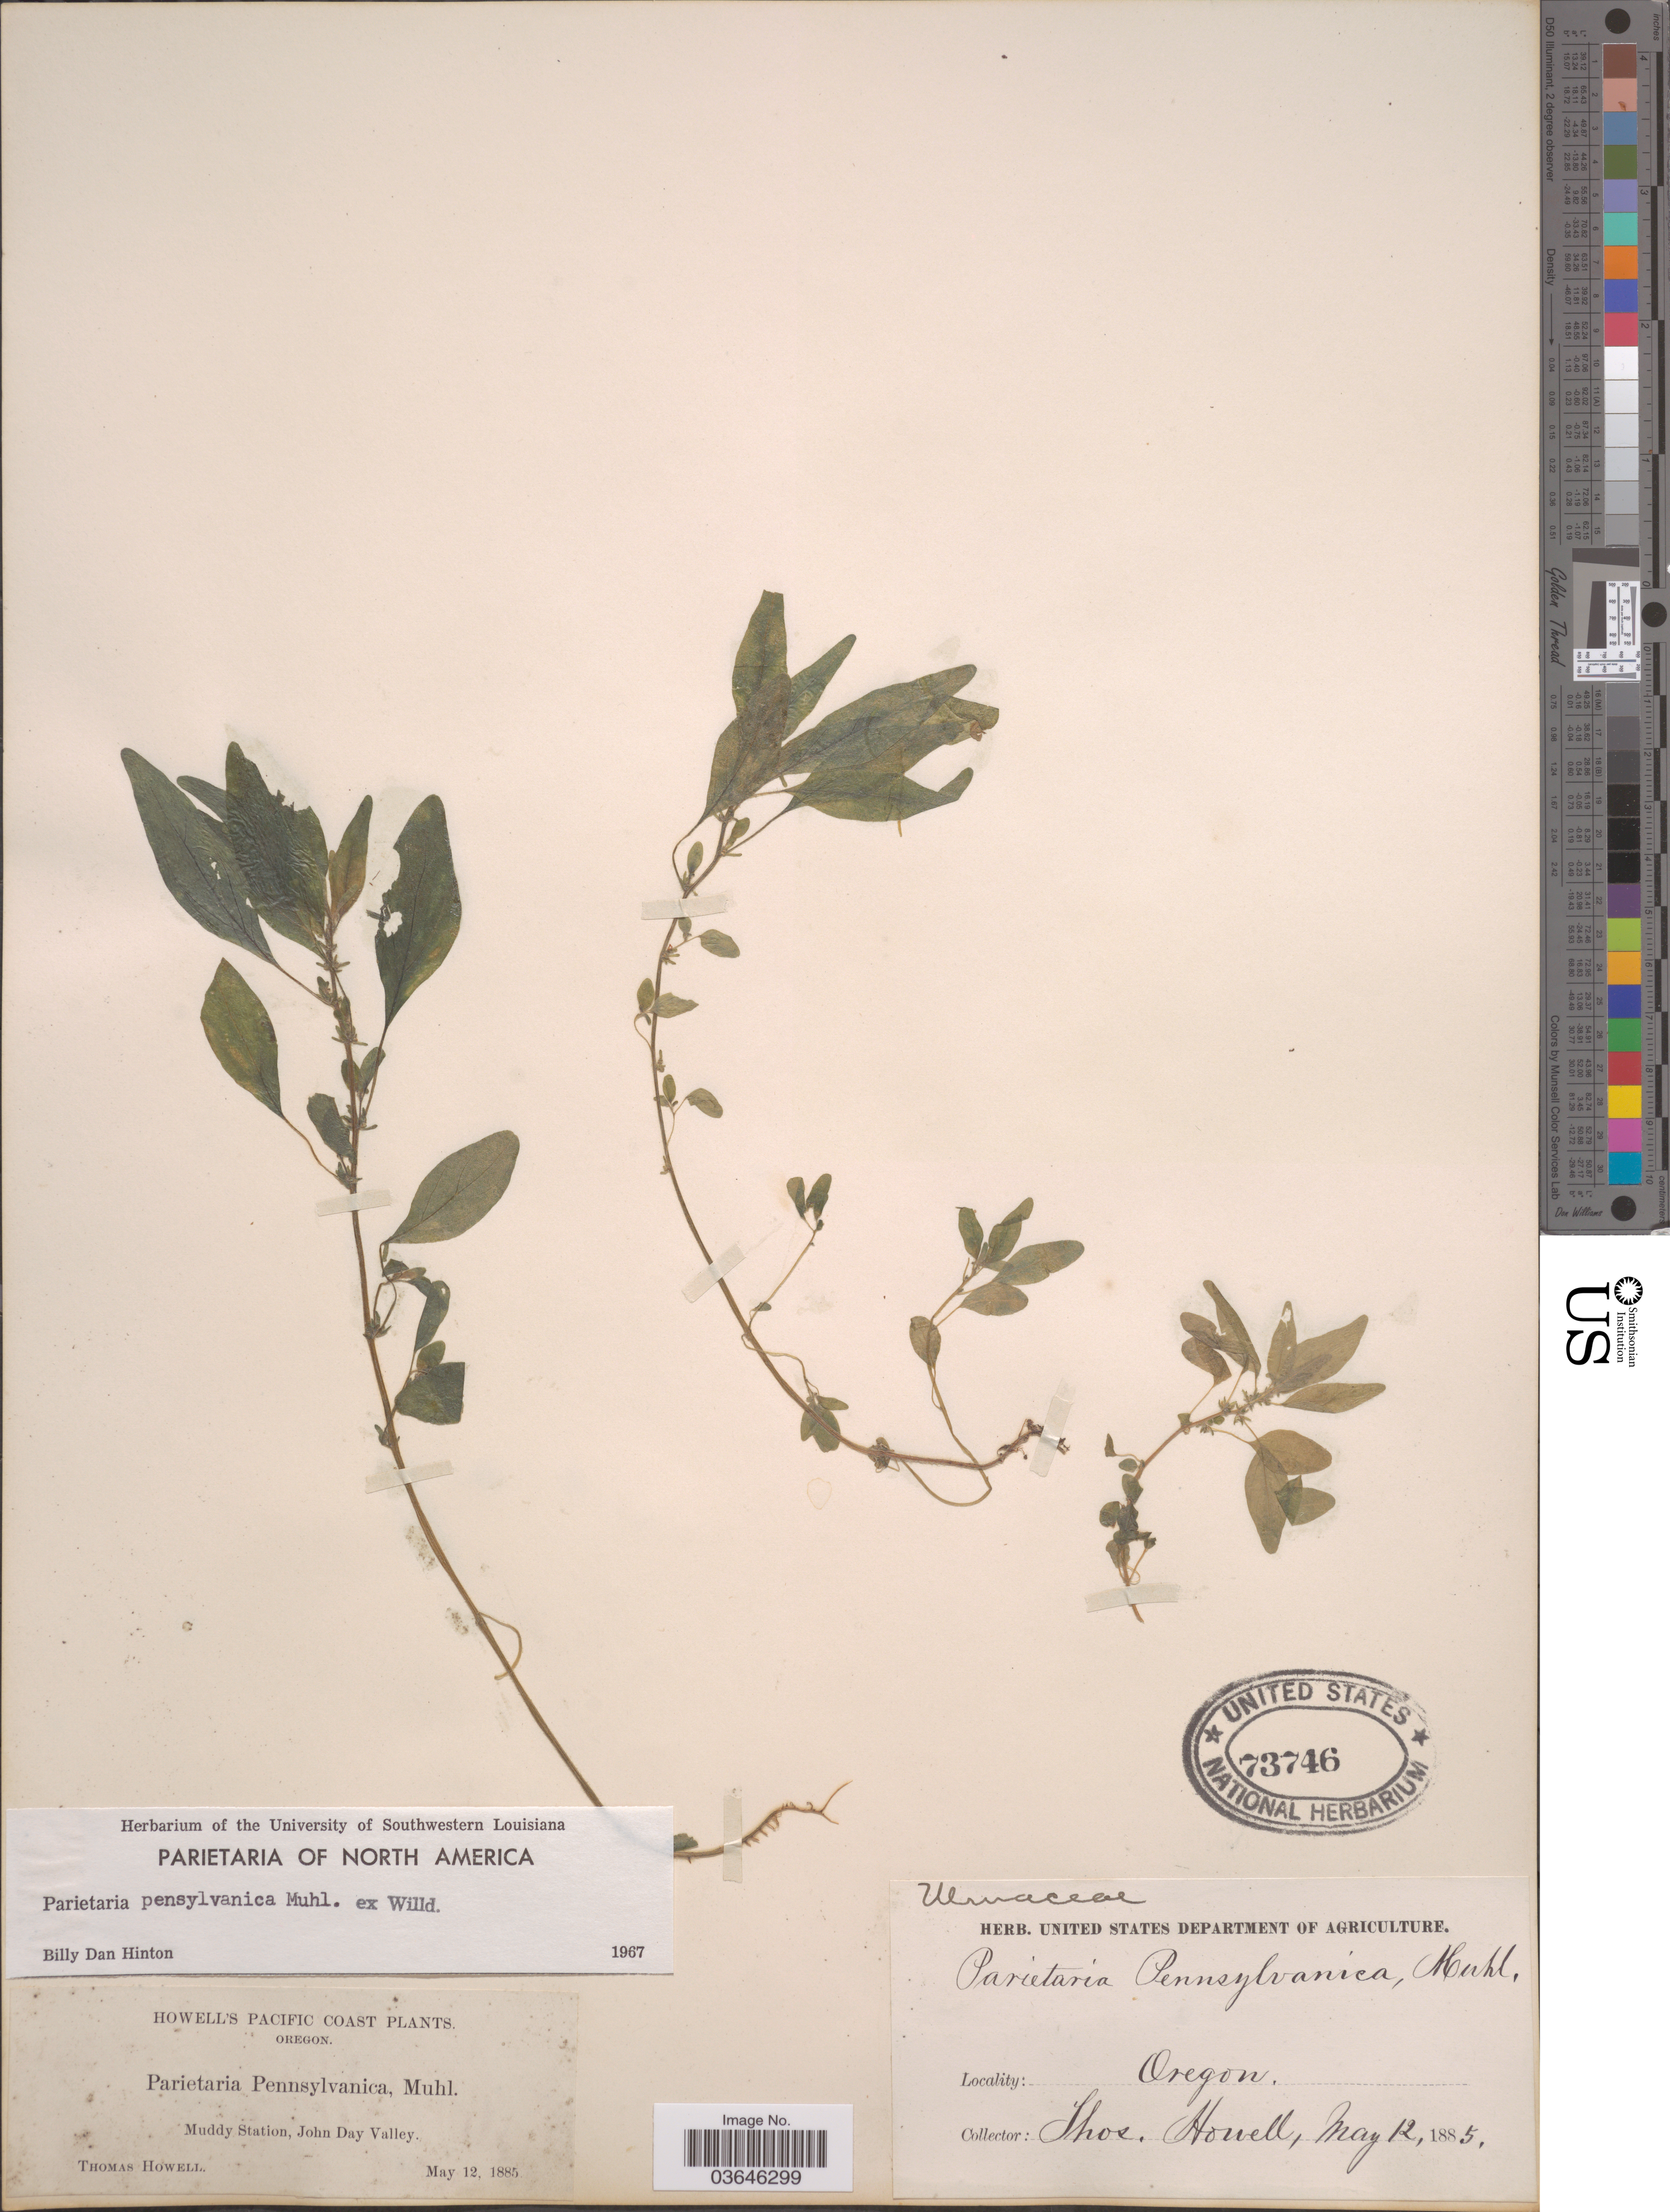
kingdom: Plantae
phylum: Tracheophyta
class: Magnoliopsida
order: Rosales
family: Urticaceae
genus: Parietaria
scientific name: Parietaria pensylvanica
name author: Muhl. ex Willd.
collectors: T. Howell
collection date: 1885-05-12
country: United States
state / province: Oregon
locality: Pacific Coast. Muddy Station, John Day Valley.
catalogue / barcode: US 73746